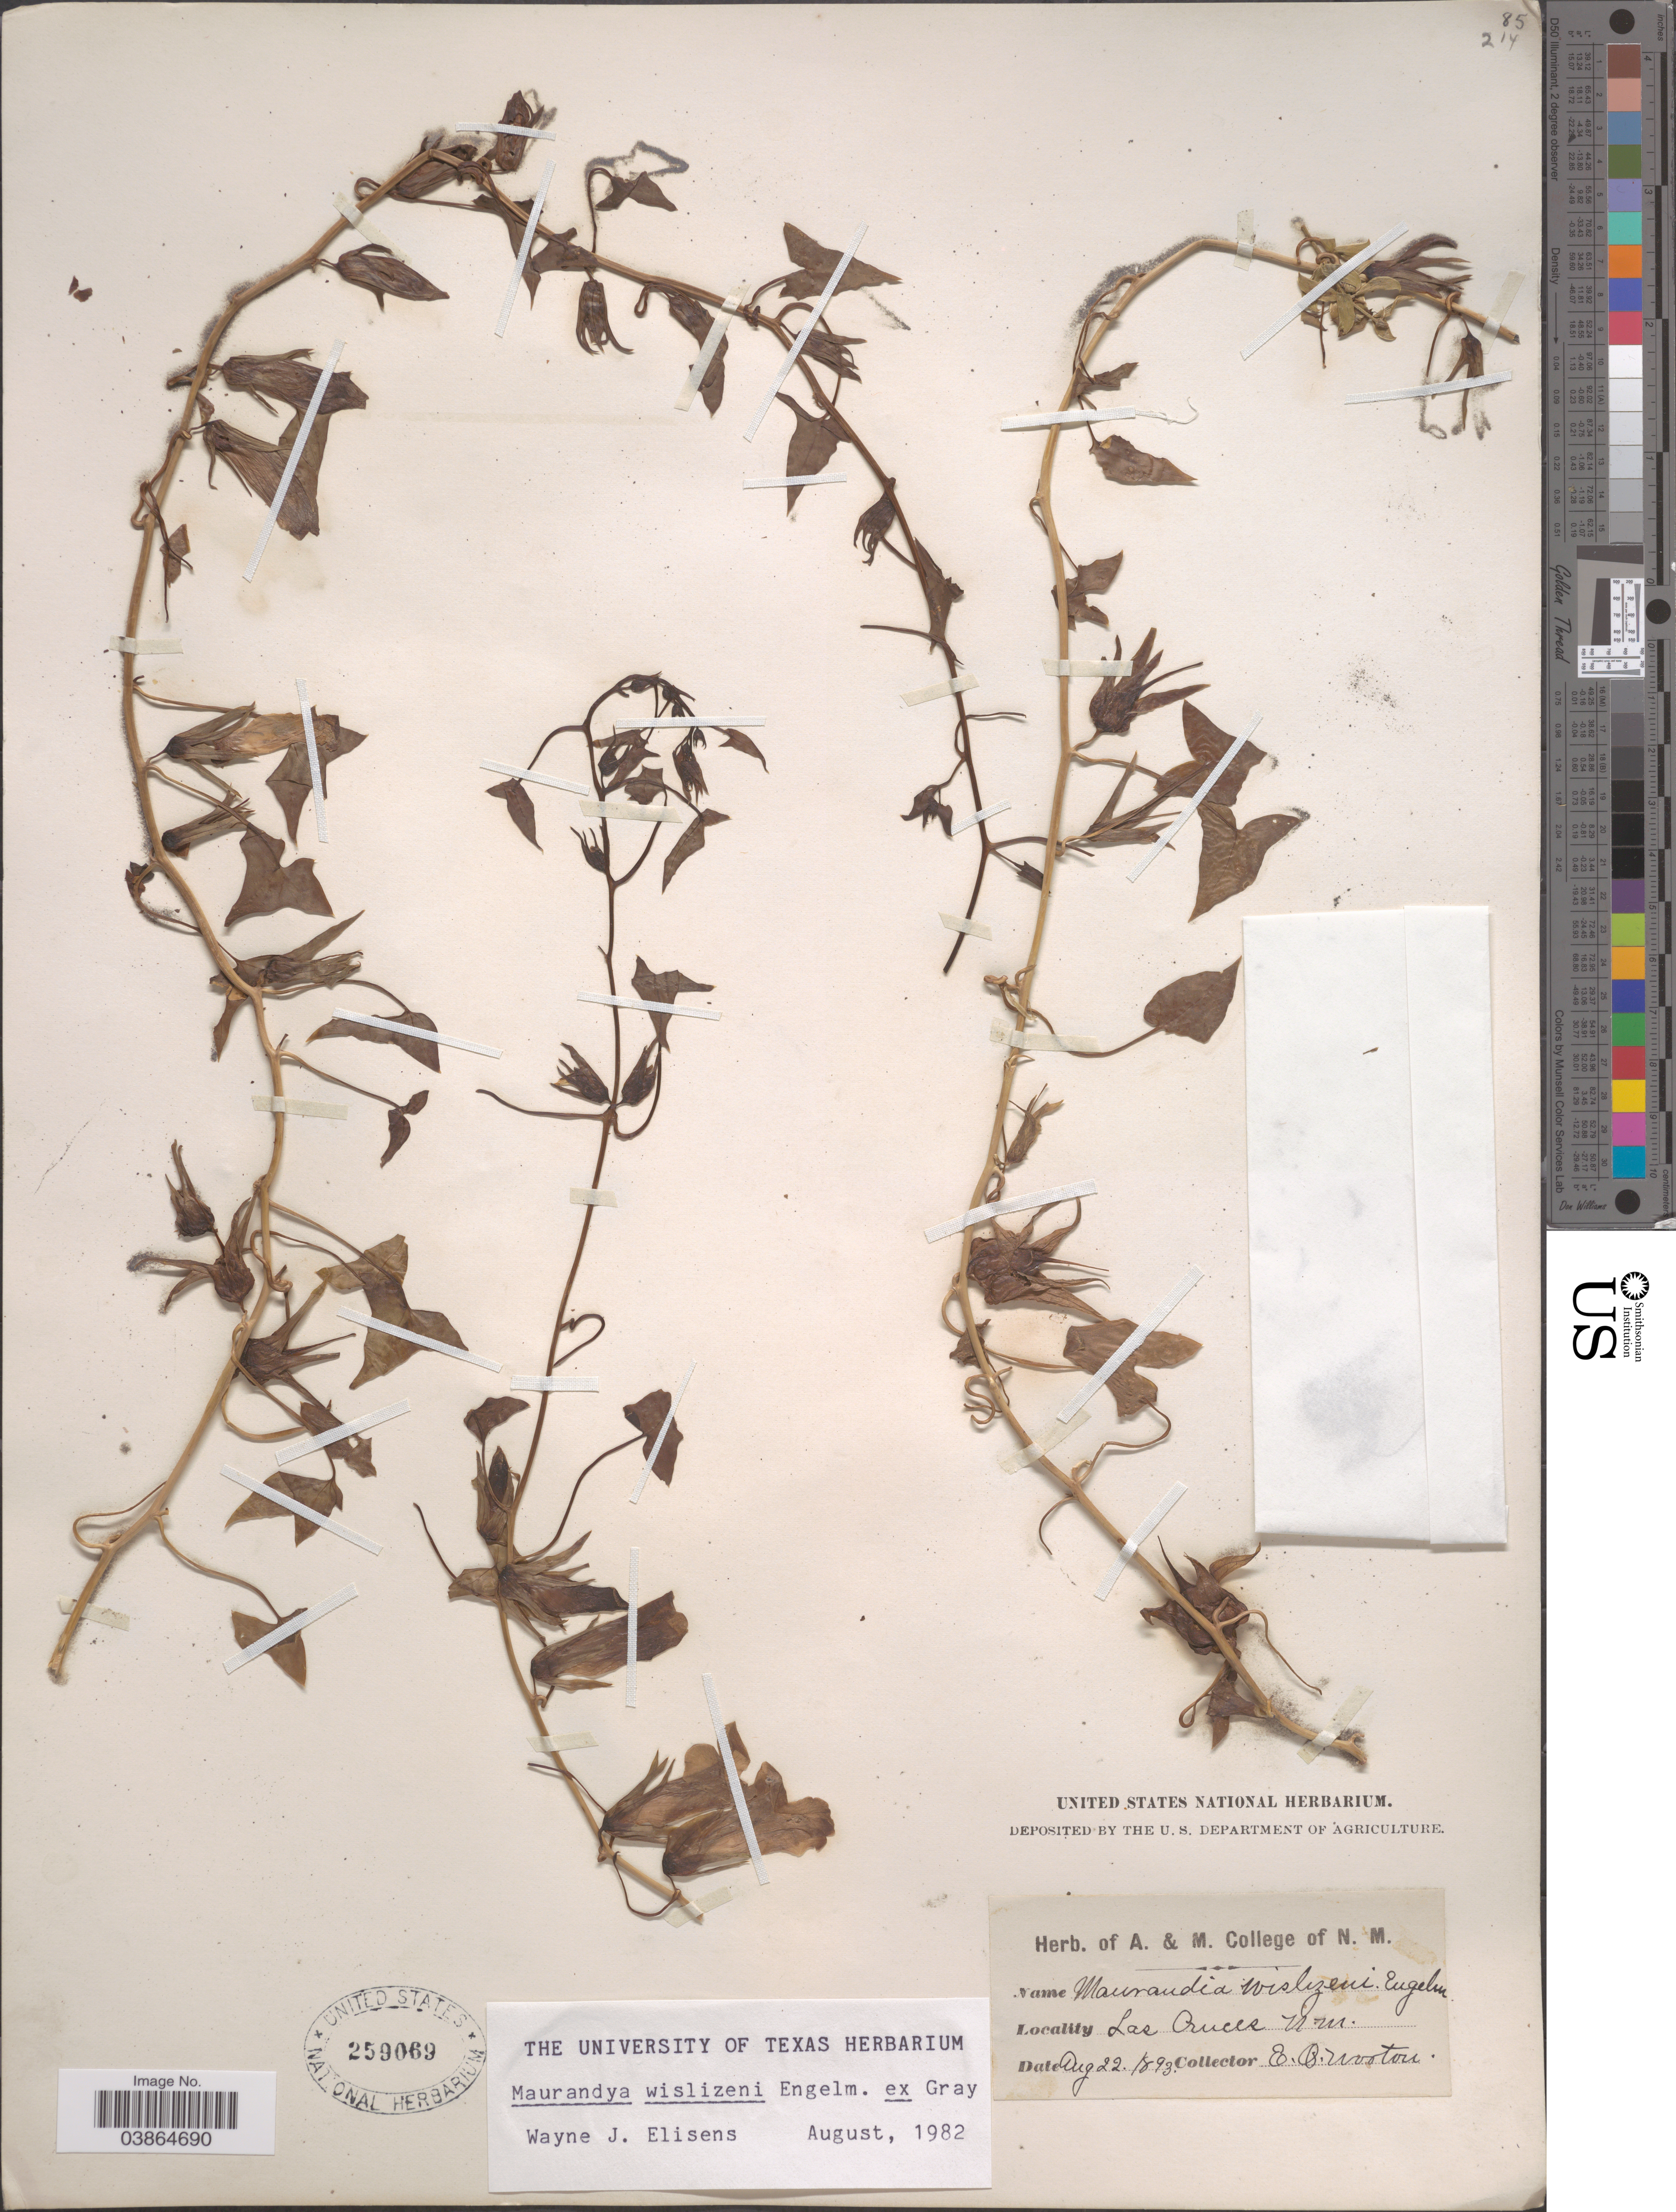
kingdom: Plantae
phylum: Tracheophyta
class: Magnoliopsida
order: Lamiales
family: Plantaginaceae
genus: Maurandya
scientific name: Maurandya wislizeni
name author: Engelm. ex A. Gray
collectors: E. O. Wooton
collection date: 1893-08-22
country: United States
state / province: New Mexico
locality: Las Cruces.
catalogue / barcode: US 259069